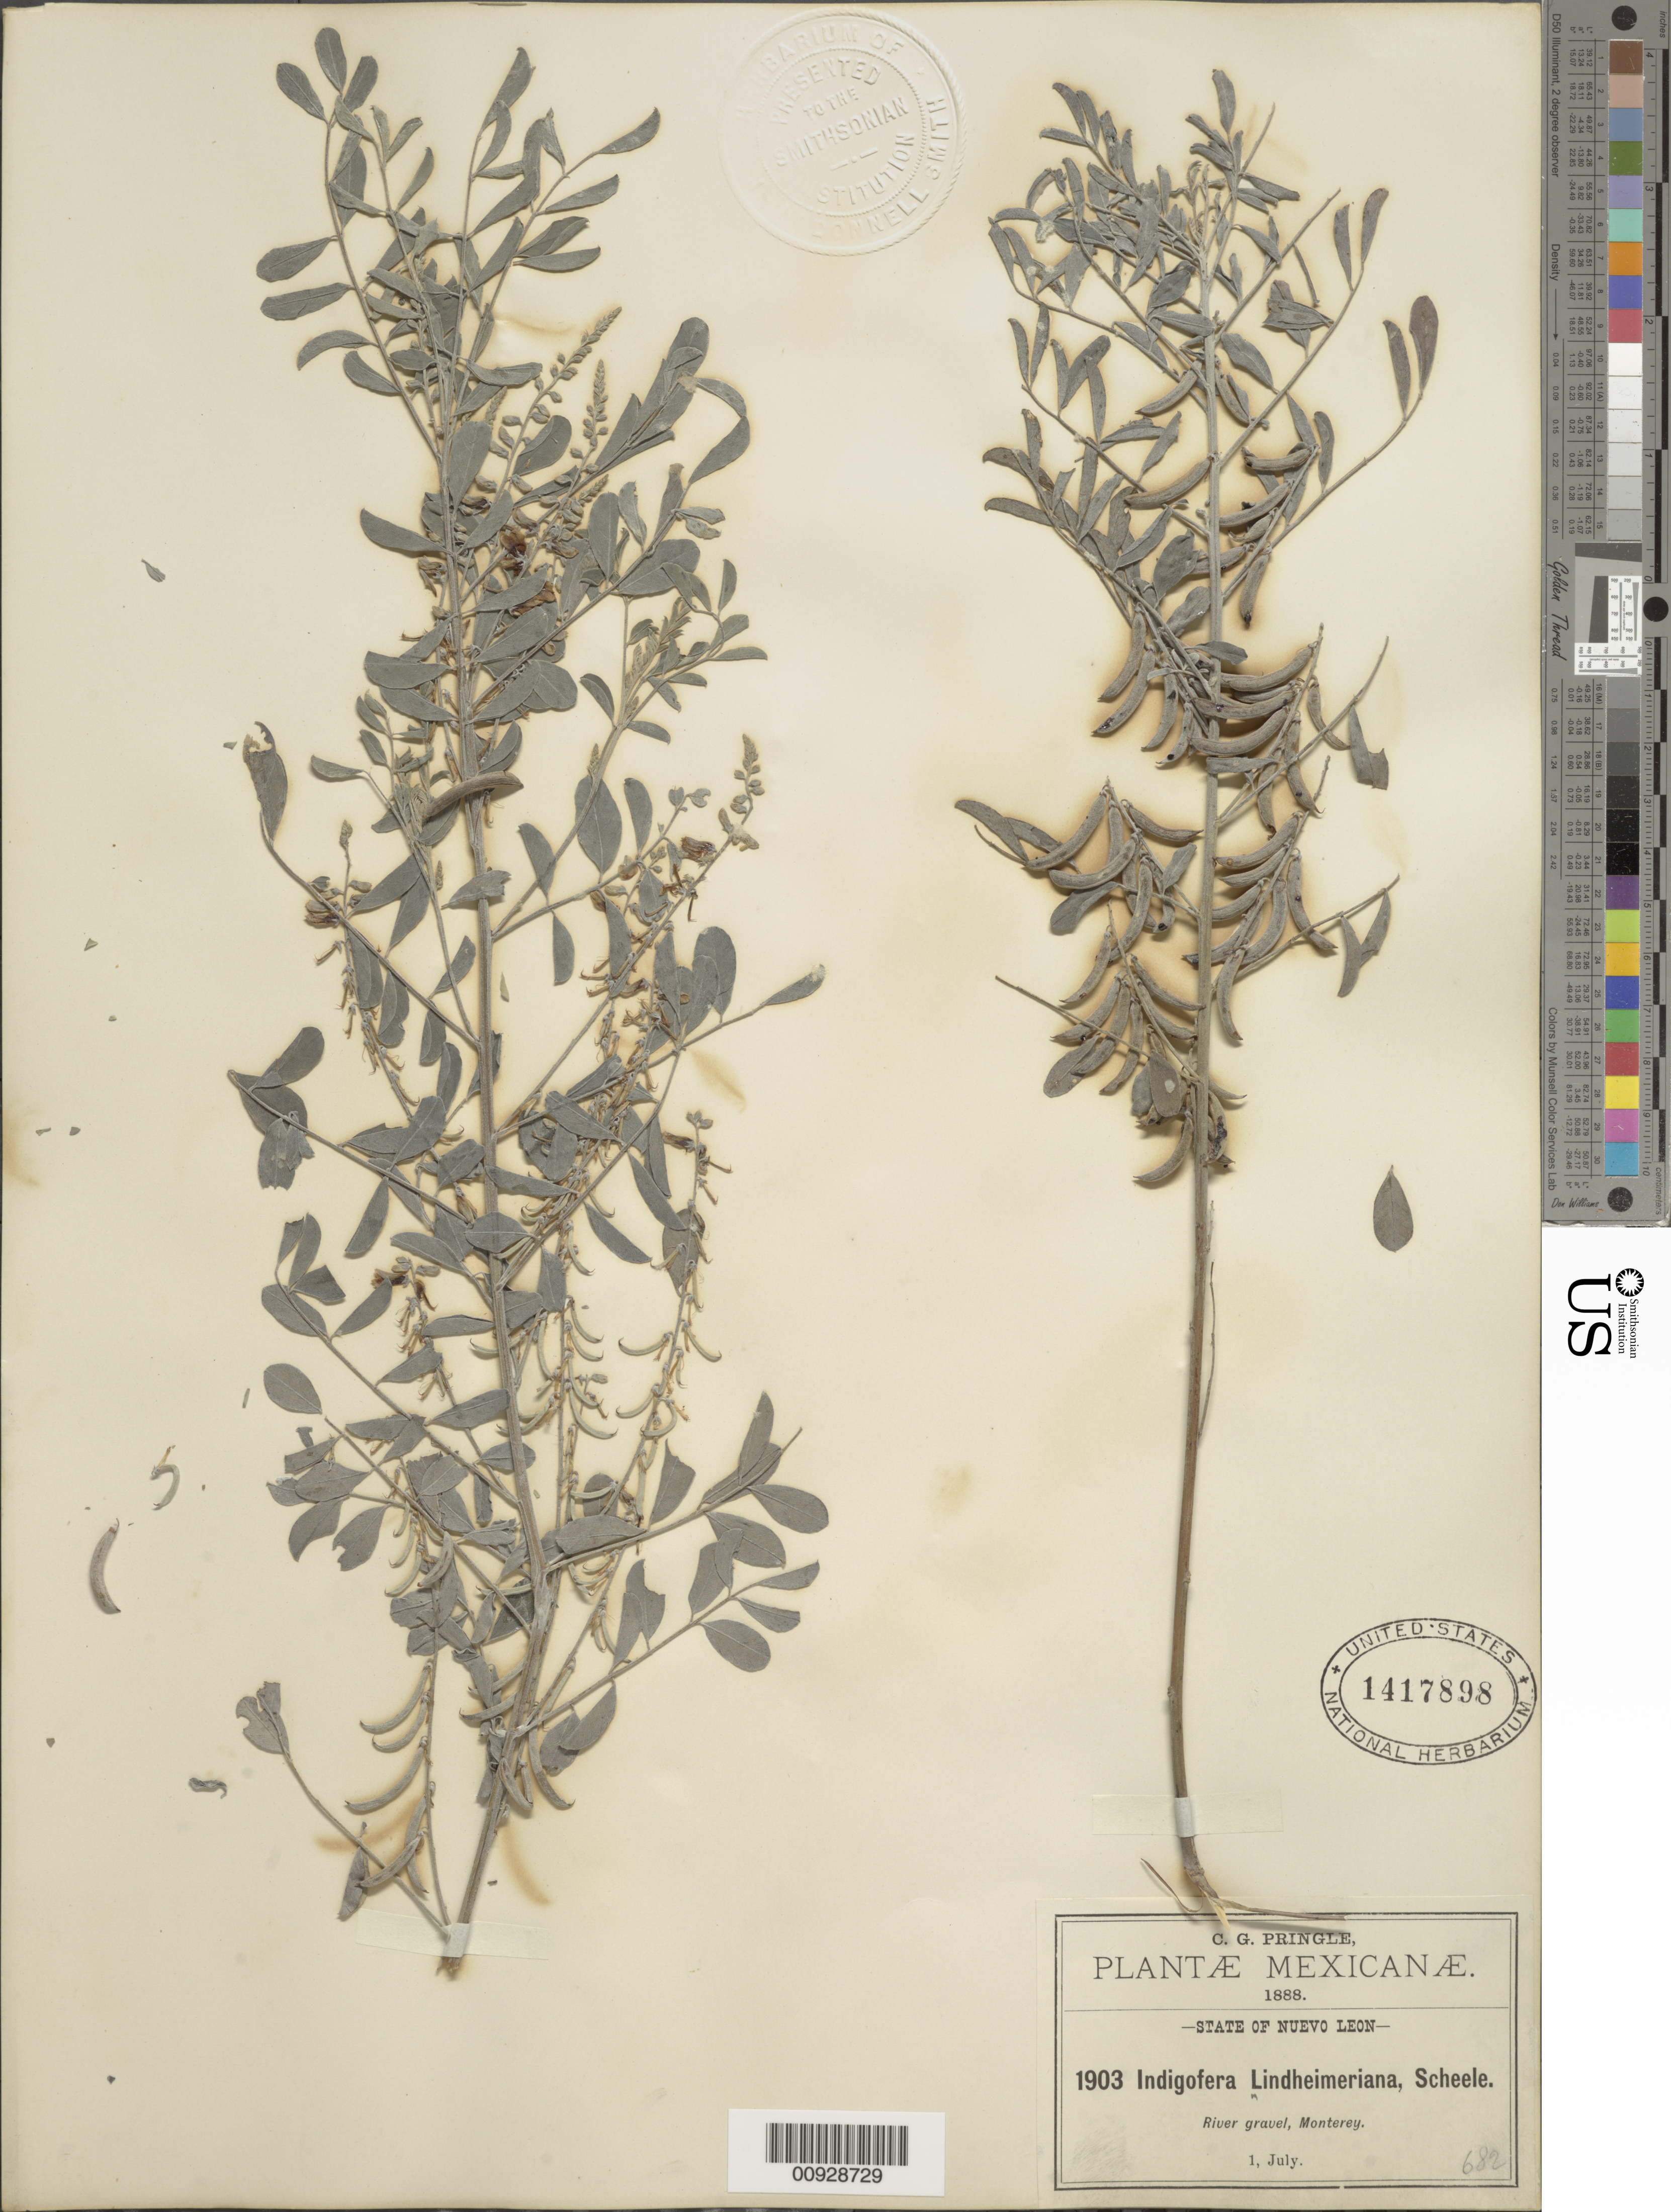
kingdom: Plantae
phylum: Tracheophyta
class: Magnoliopsida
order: Fabales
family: Fabaceae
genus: Indigofera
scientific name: Indigofera lindheimeriana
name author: Scheele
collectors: C. G. Pringle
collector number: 1903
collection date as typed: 01 Jul 1888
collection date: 1888-07-01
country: Mexico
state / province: Nuevo León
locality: Monterrey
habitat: River gravel.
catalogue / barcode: US 1417898